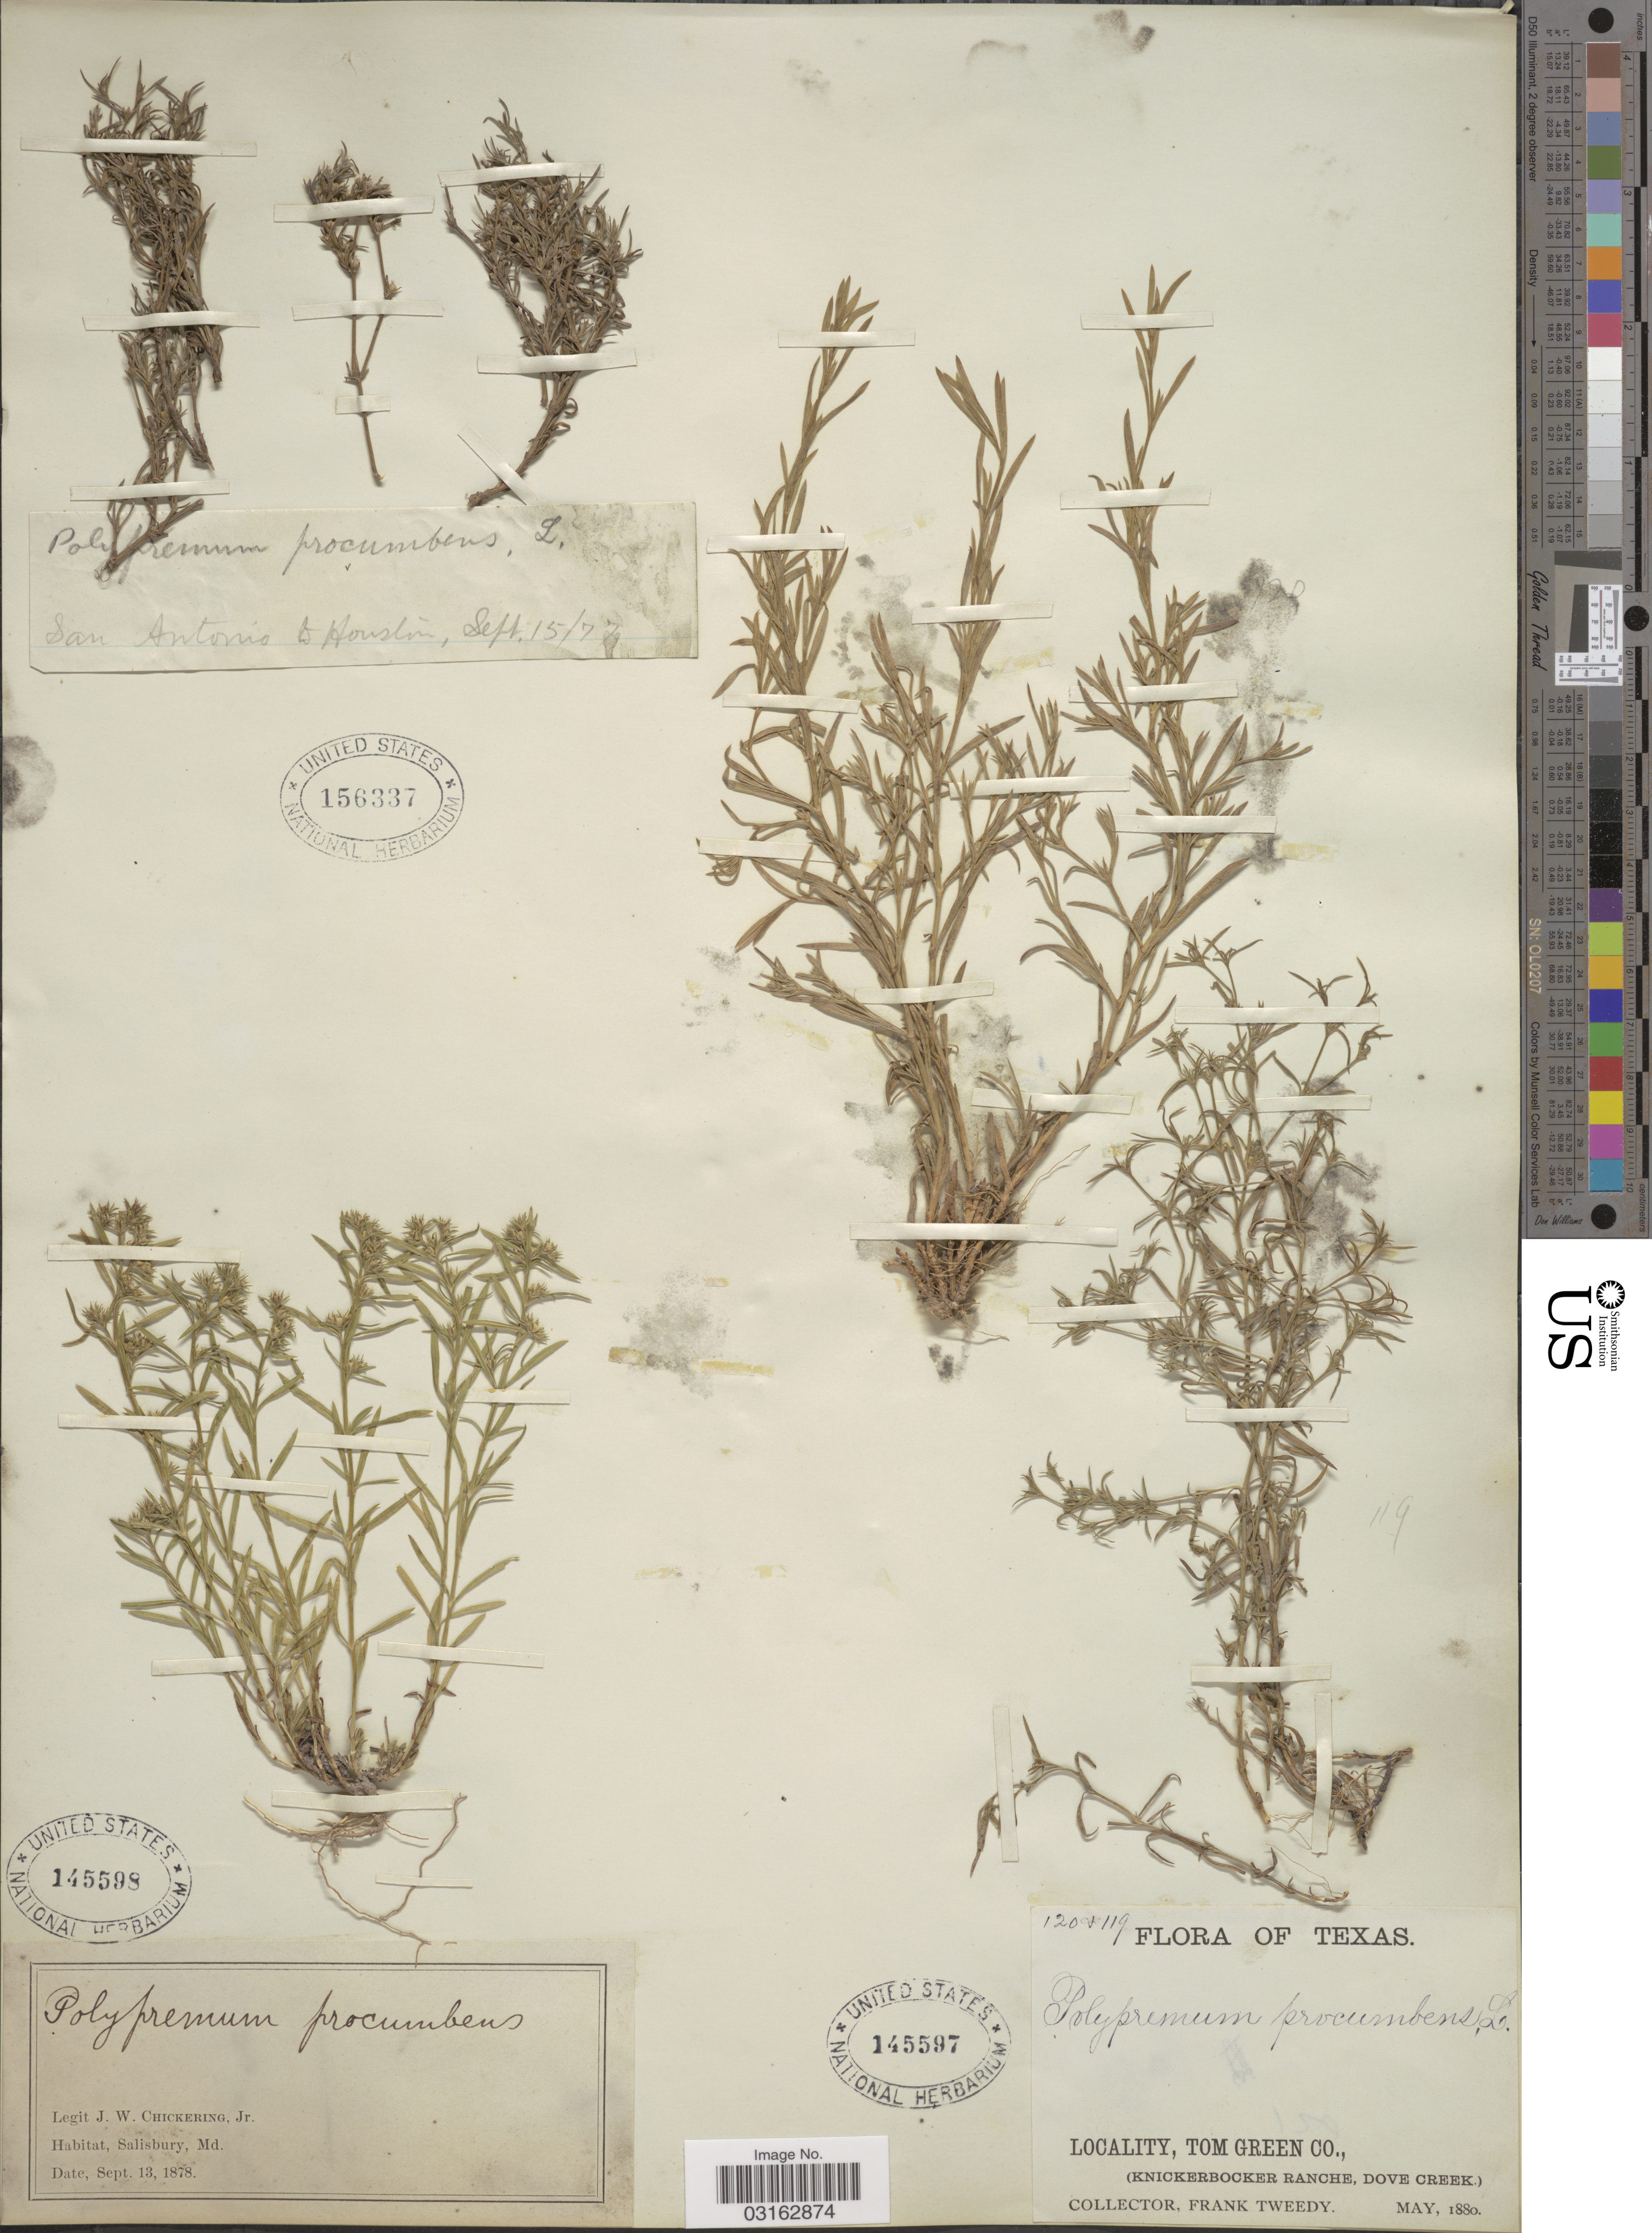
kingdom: Plantae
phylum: Tracheophyta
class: Magnoliopsida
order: Lamiales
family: Tetrachondraceae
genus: Polypremum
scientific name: Polypremum procumbens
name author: L.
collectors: F. Tweedy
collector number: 102/119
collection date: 1880-05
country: United States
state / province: Texas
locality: Tom Green Co., (Knickerbocker Ranche, Dove Creek).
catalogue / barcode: US 145597-2